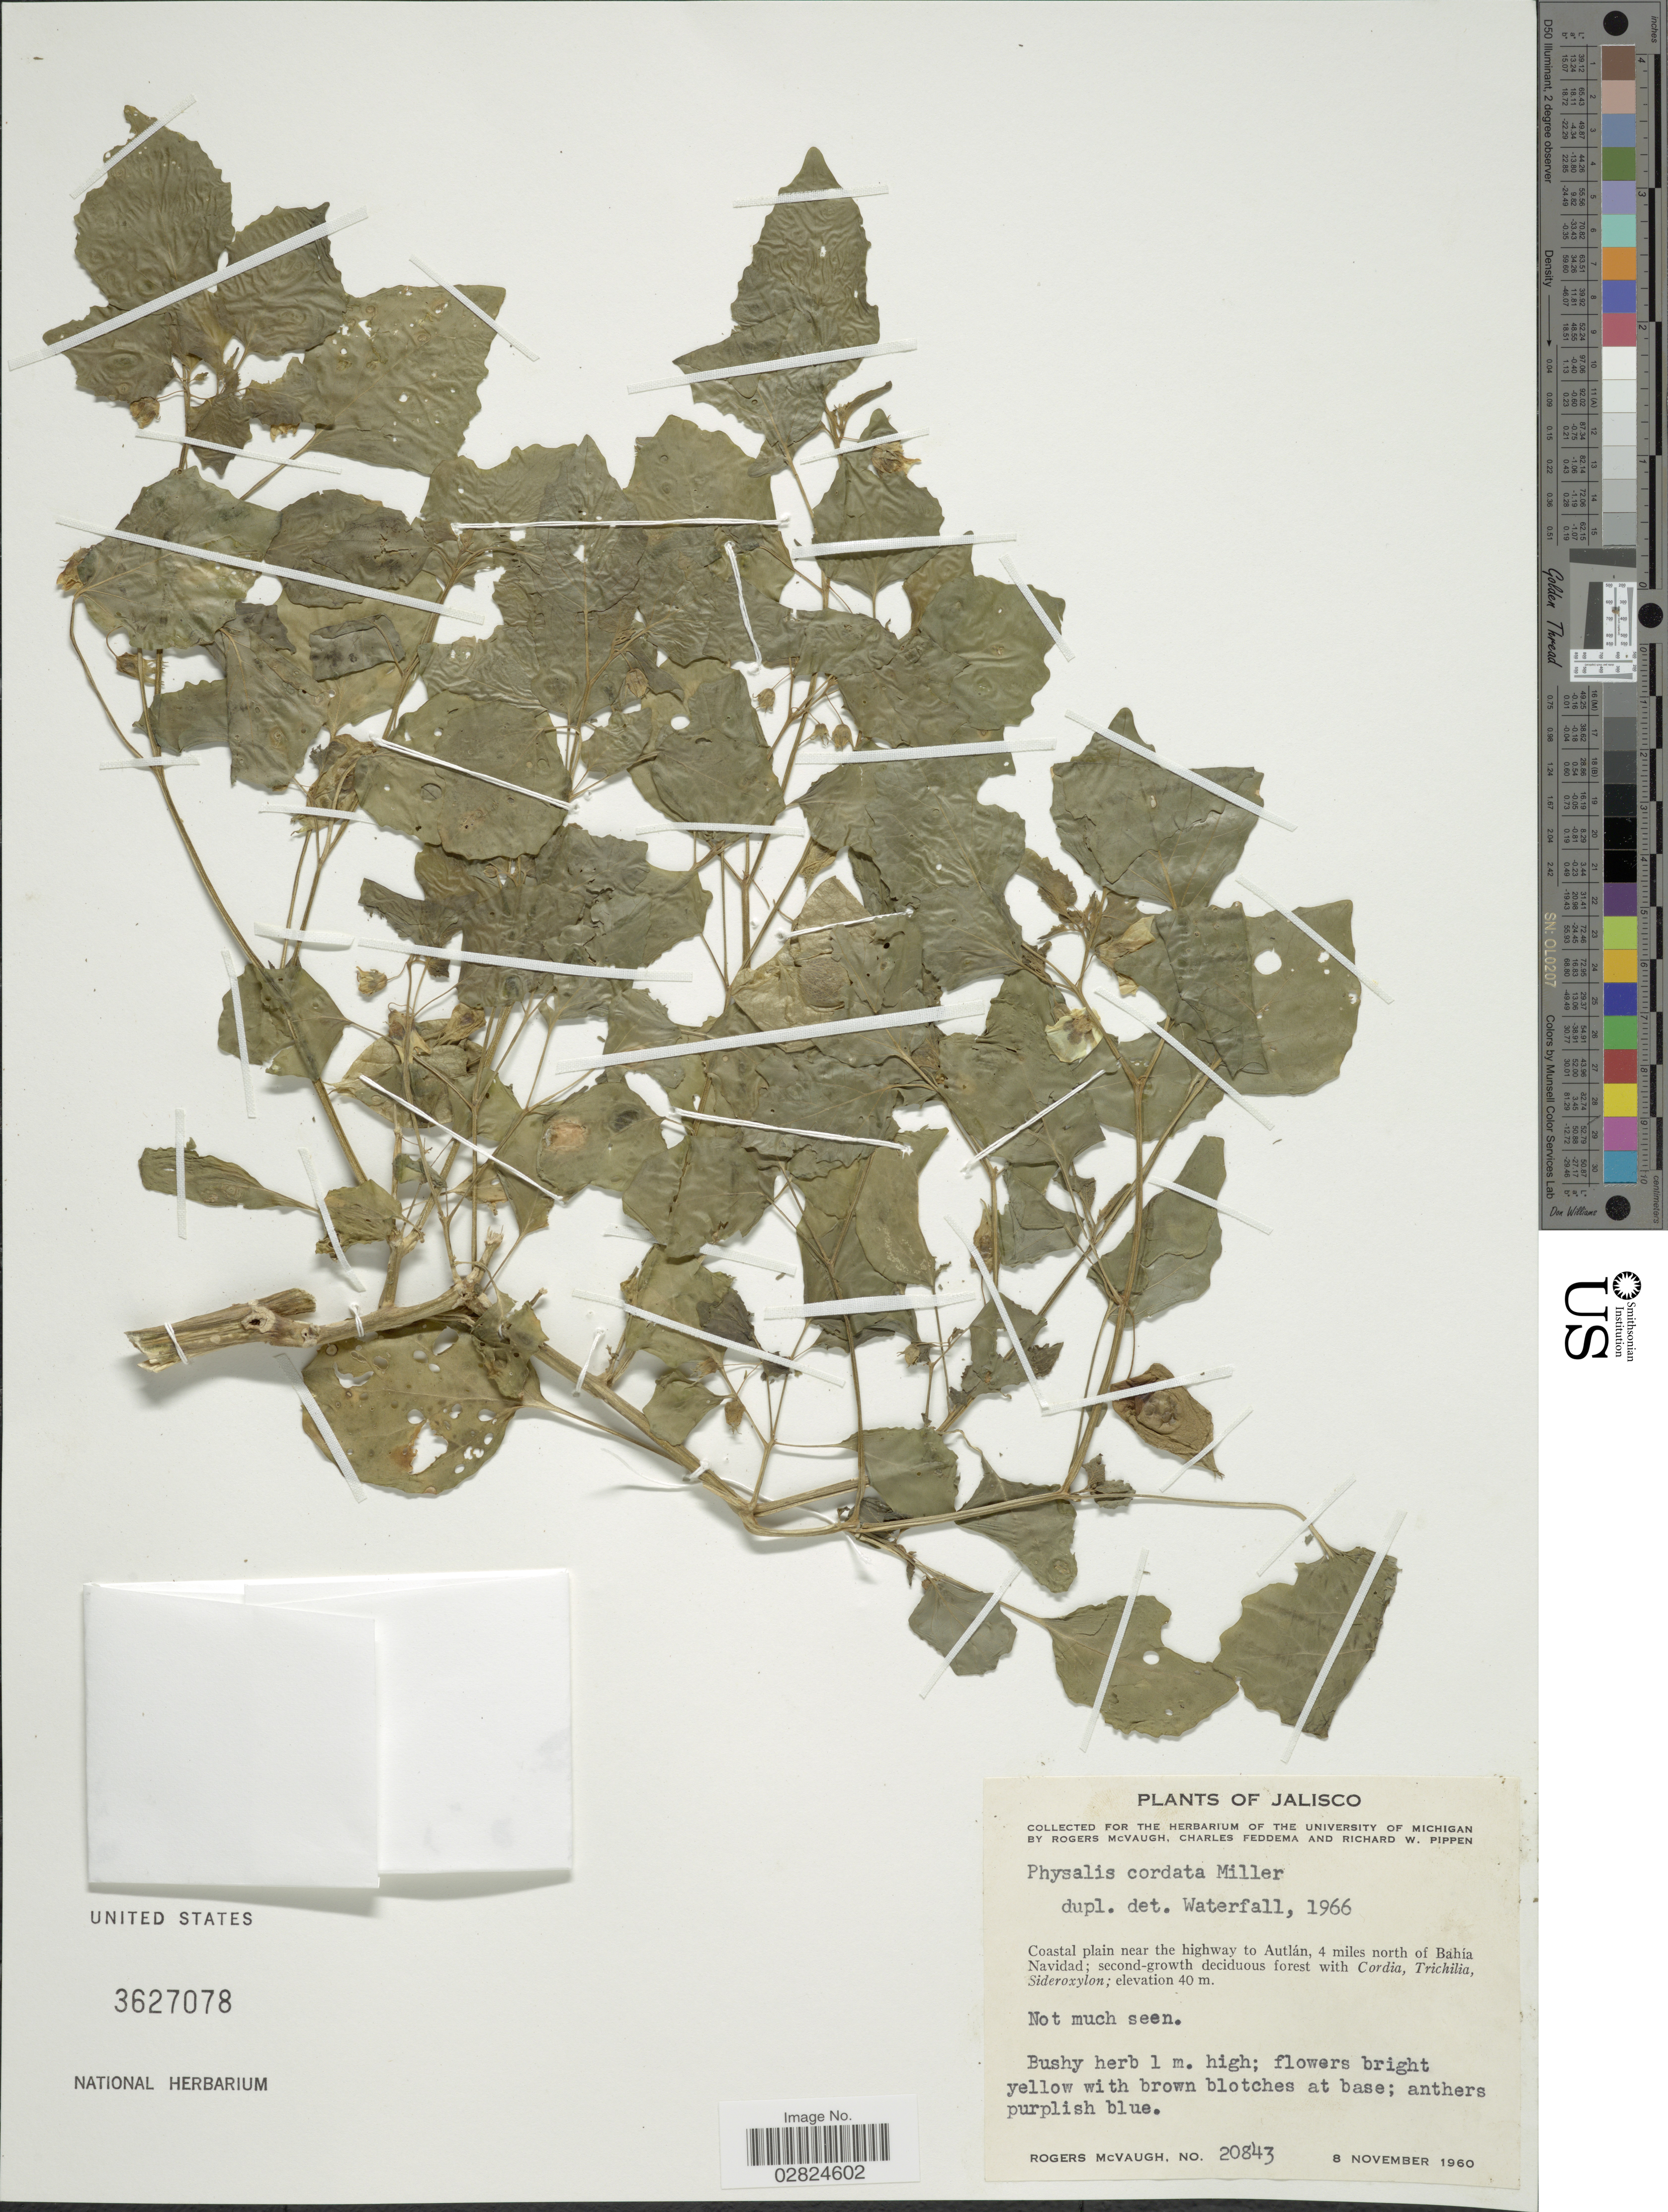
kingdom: Plantae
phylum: Tracheophyta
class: Magnoliopsida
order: Solanales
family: Solanaceae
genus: Physalis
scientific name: Physalis cordata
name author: Mill.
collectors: R. McVaugh & R. W. Pippen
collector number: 20843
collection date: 1960-11-08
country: Mexico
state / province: Jalisco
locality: Coastal plain near the highway to Autlán, 4 miles north of Bahia Navidad.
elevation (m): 40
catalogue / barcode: US 3627078